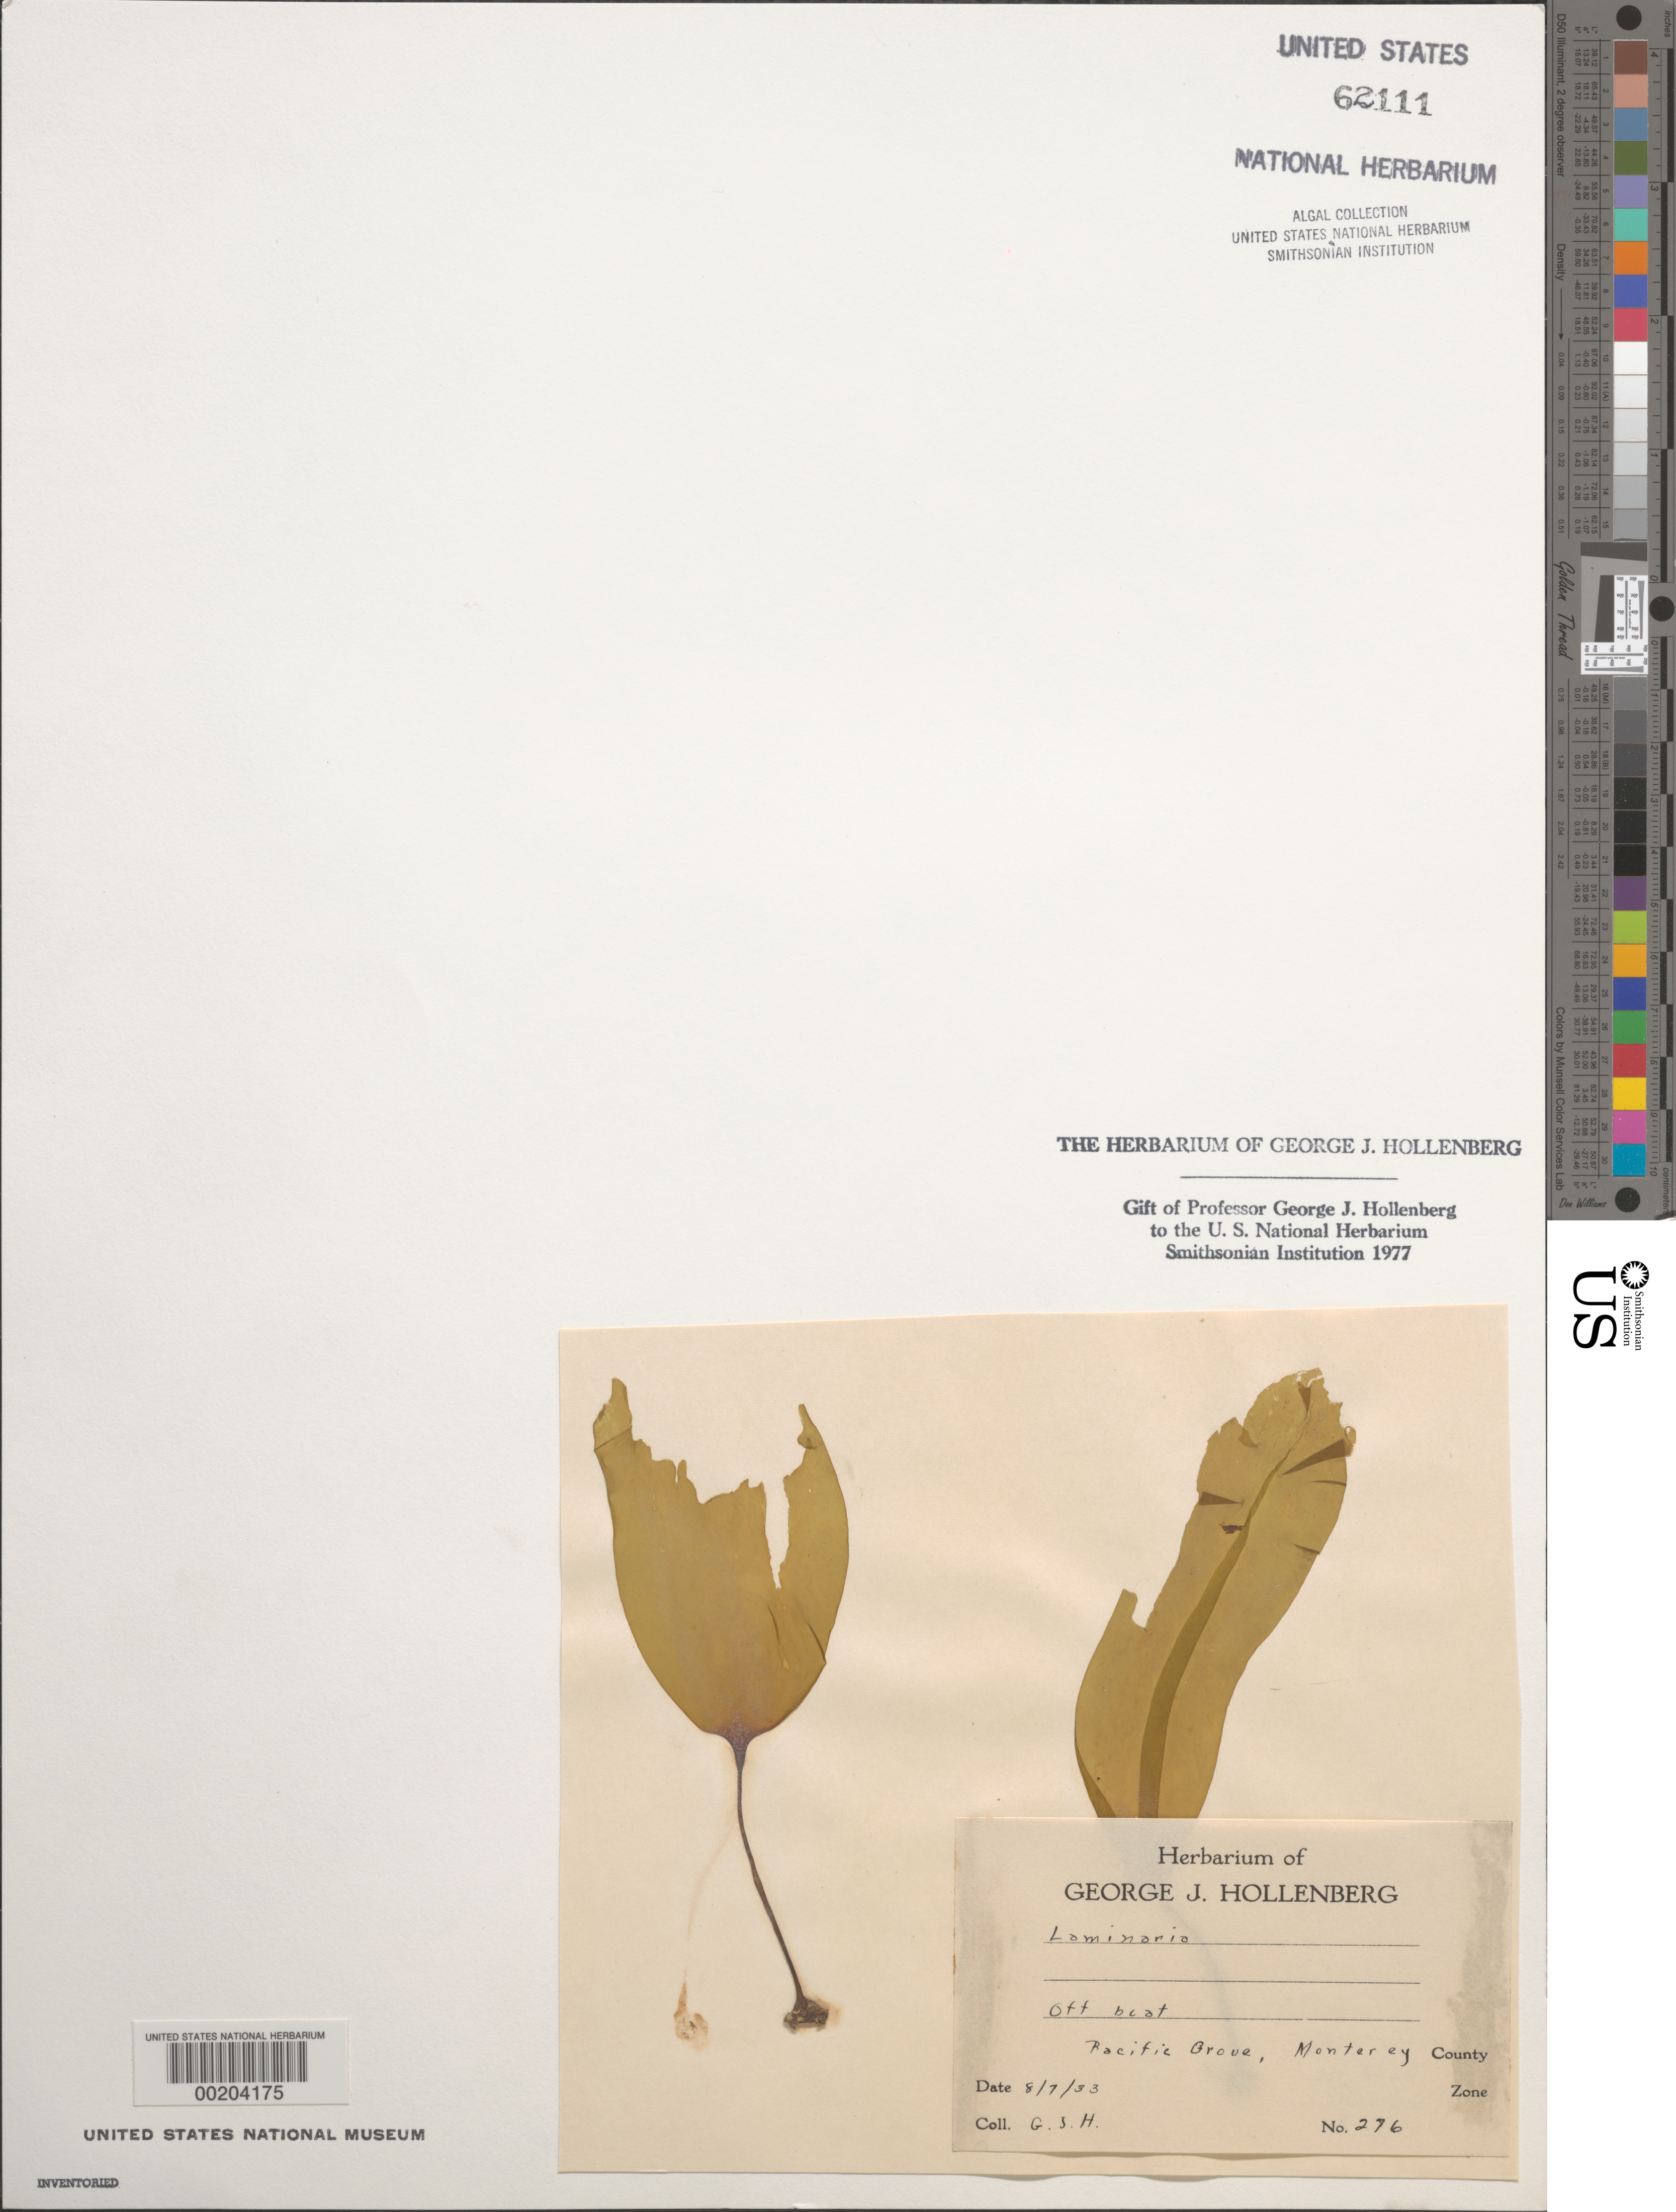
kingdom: Chromista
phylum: Ochrophyta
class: Phaeophyceae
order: Laminariales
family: Laminariaceae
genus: Laminaria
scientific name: Laminaria sp.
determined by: Hollenberg, George J.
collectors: G. Hollenberg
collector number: GJH 276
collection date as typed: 07 Aug 1933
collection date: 1933-08-07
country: United States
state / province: California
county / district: Monterey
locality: Pacific Grove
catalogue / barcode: US 62111